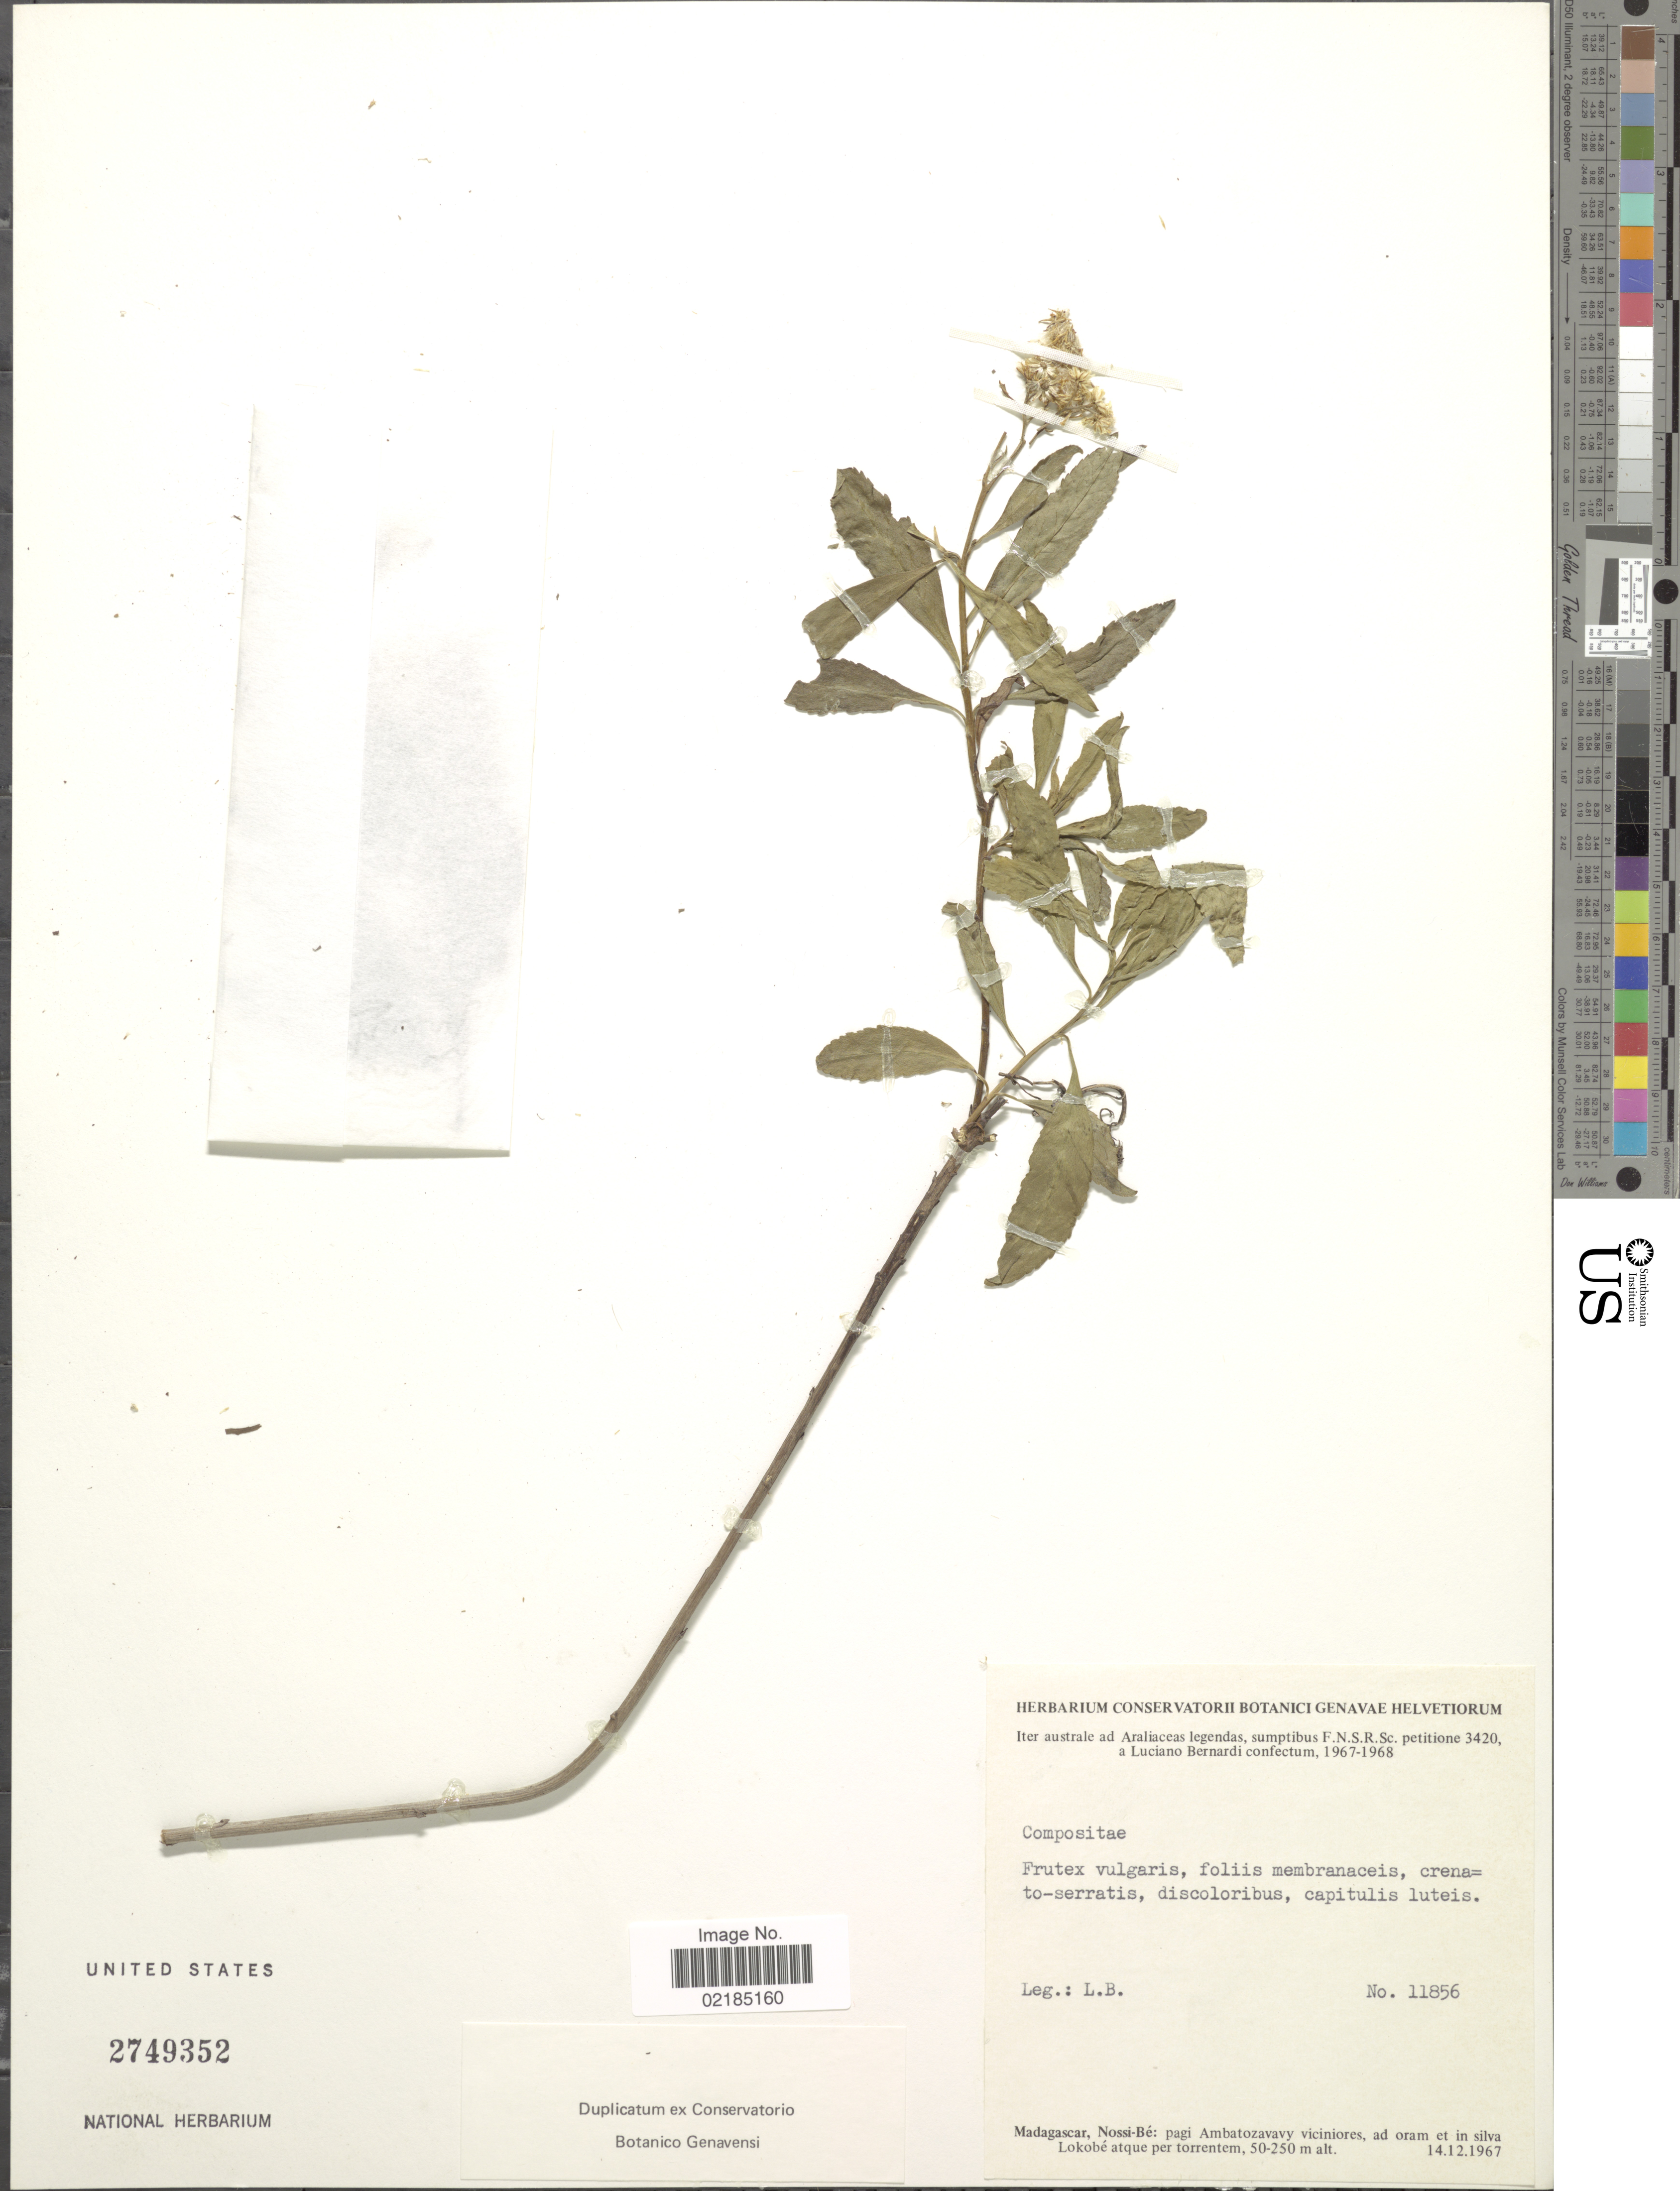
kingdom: Plantae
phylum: Tracheophyta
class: Magnoliopsida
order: Asterales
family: Asteraceae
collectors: L. Bernardi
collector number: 11856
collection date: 1967-12-14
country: Madagascar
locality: Madagascar, Nossi-Bé: pagi Ambatozavavy viciniores, ad oram et in silva Lokobé atque per torrentem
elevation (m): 50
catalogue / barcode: US 2749352